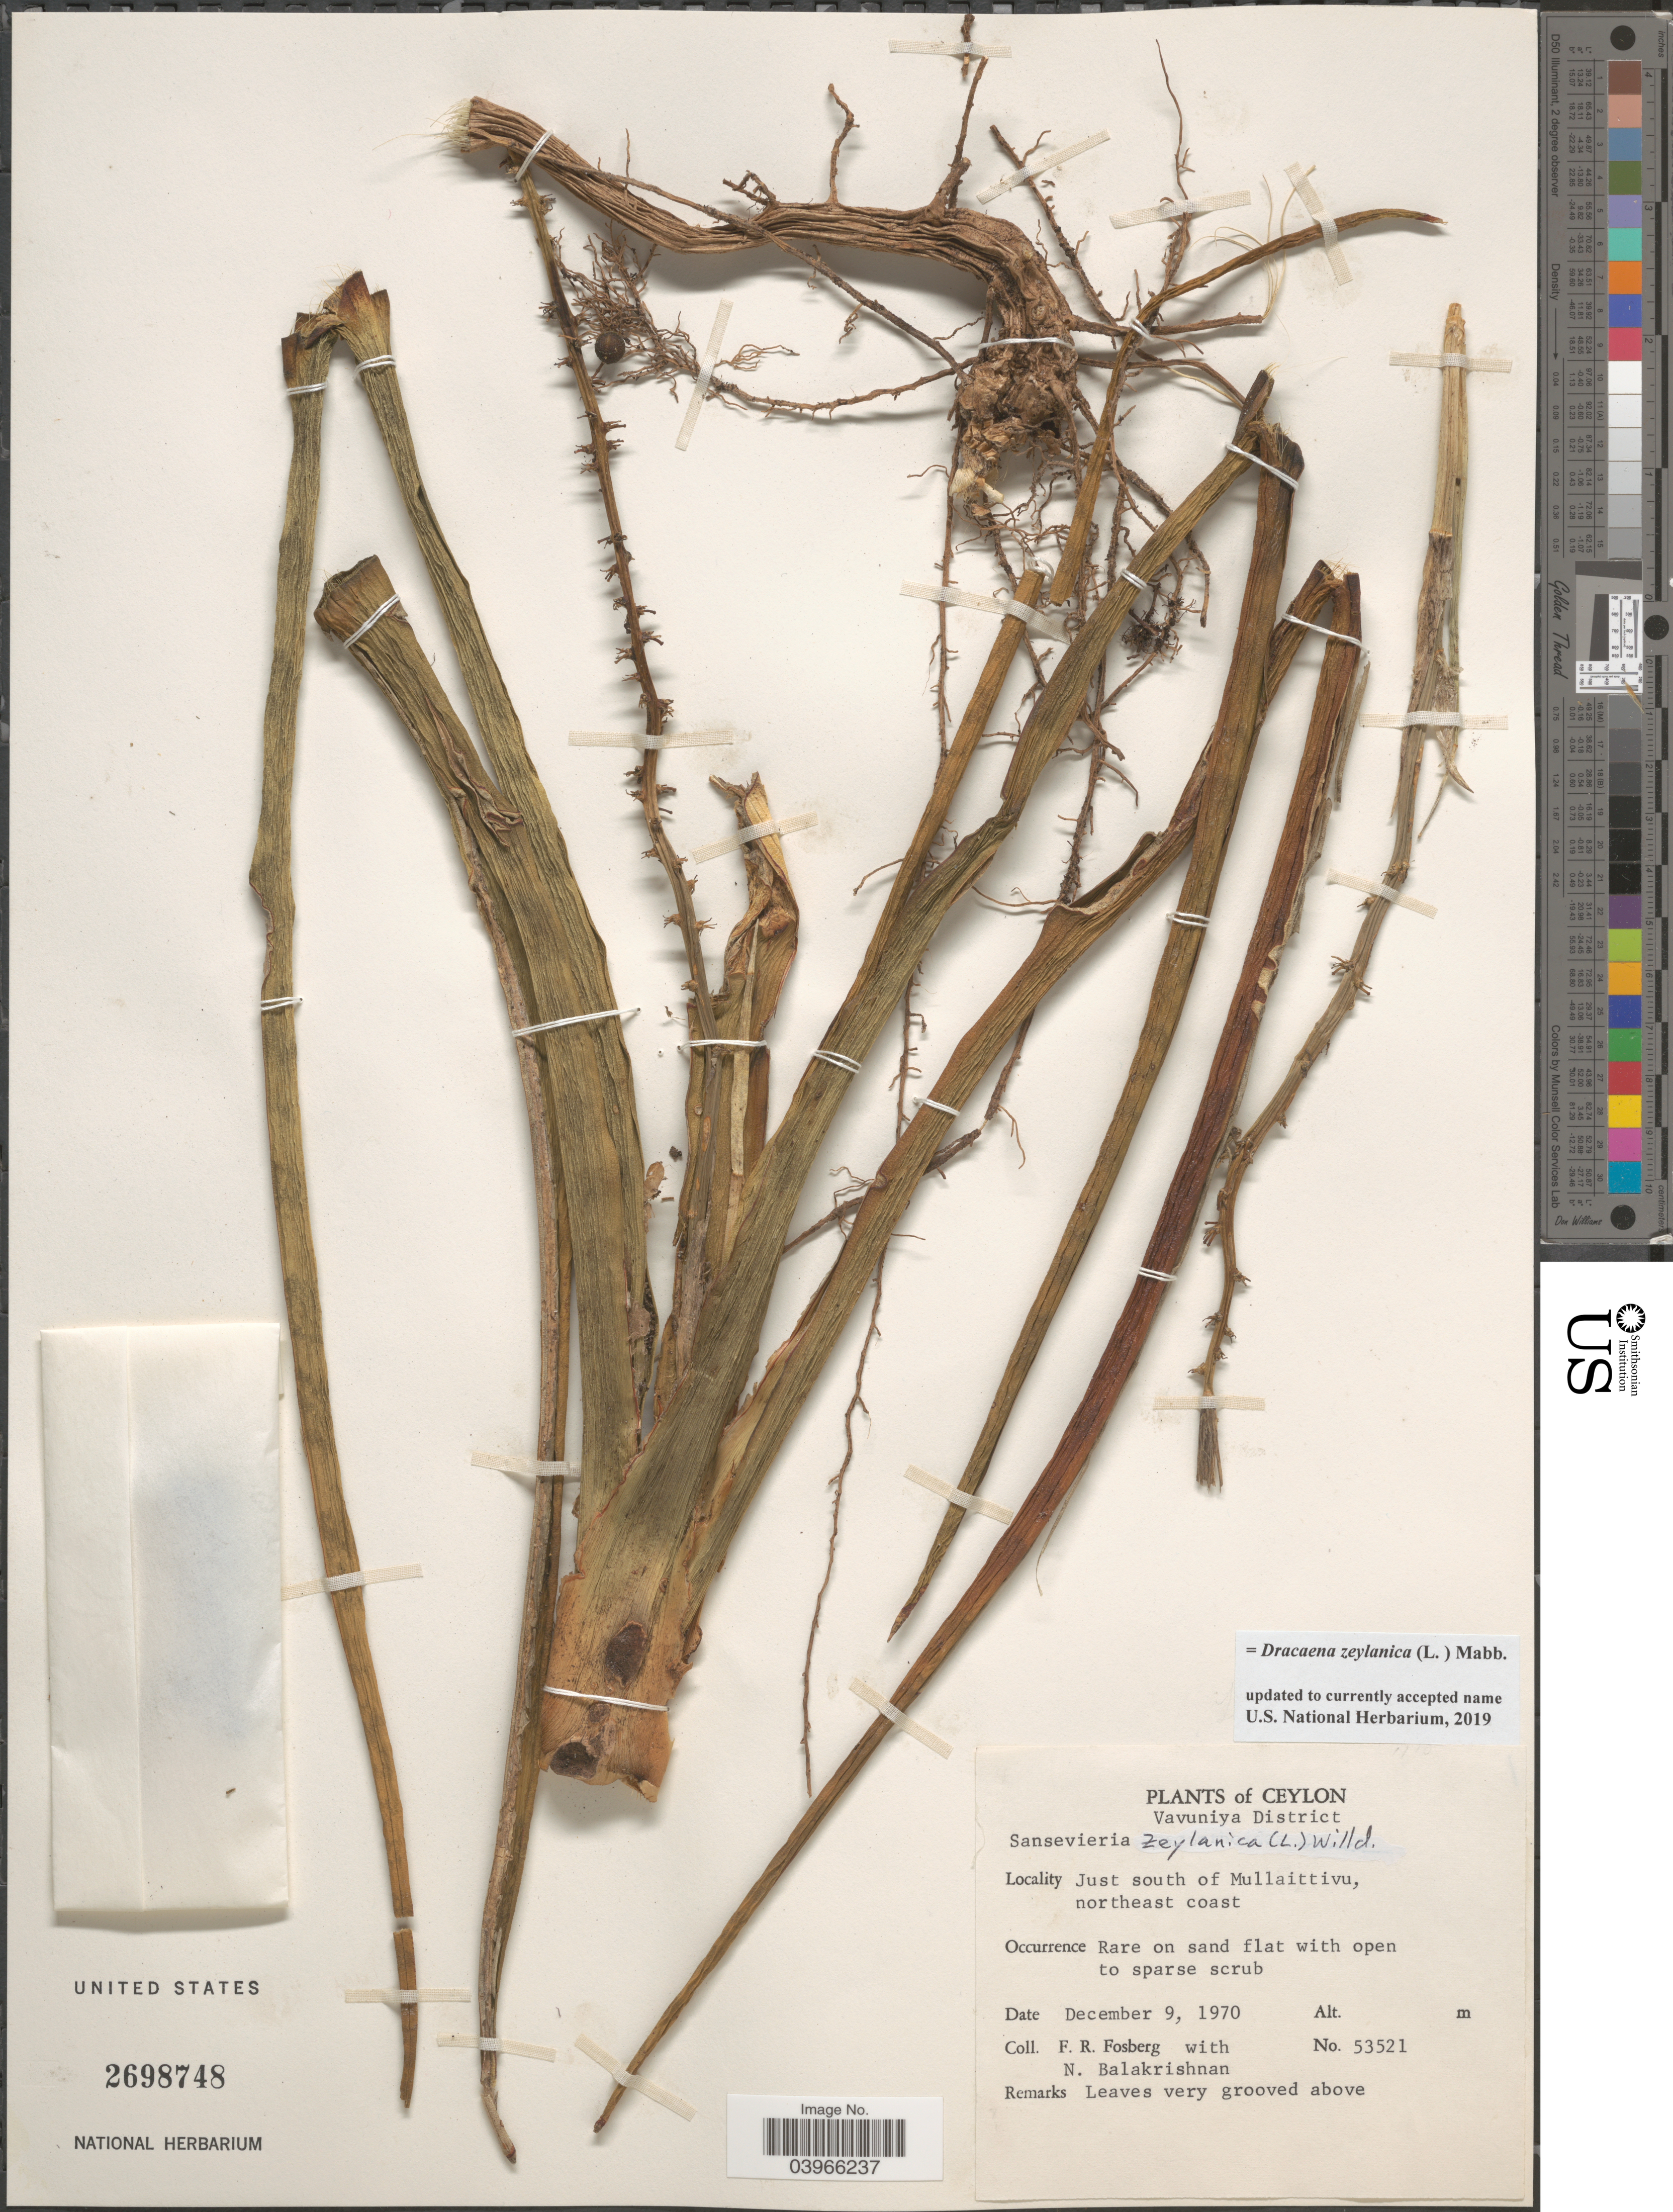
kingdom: Plantae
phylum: Tracheophyta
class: Liliopsida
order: Asparagales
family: Asparagaceae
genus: Dracaena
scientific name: Dracaena zeylanica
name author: (L.) Mabb.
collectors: F. R. Fosberg & N. Balakrishnan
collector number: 53521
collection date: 1970-12-09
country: Sri Lanka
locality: Ceylon. Vavuniya District. Just south of Mullaittivu, northeast coast. On sand flat with open to sparce scrub.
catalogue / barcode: US 2698748